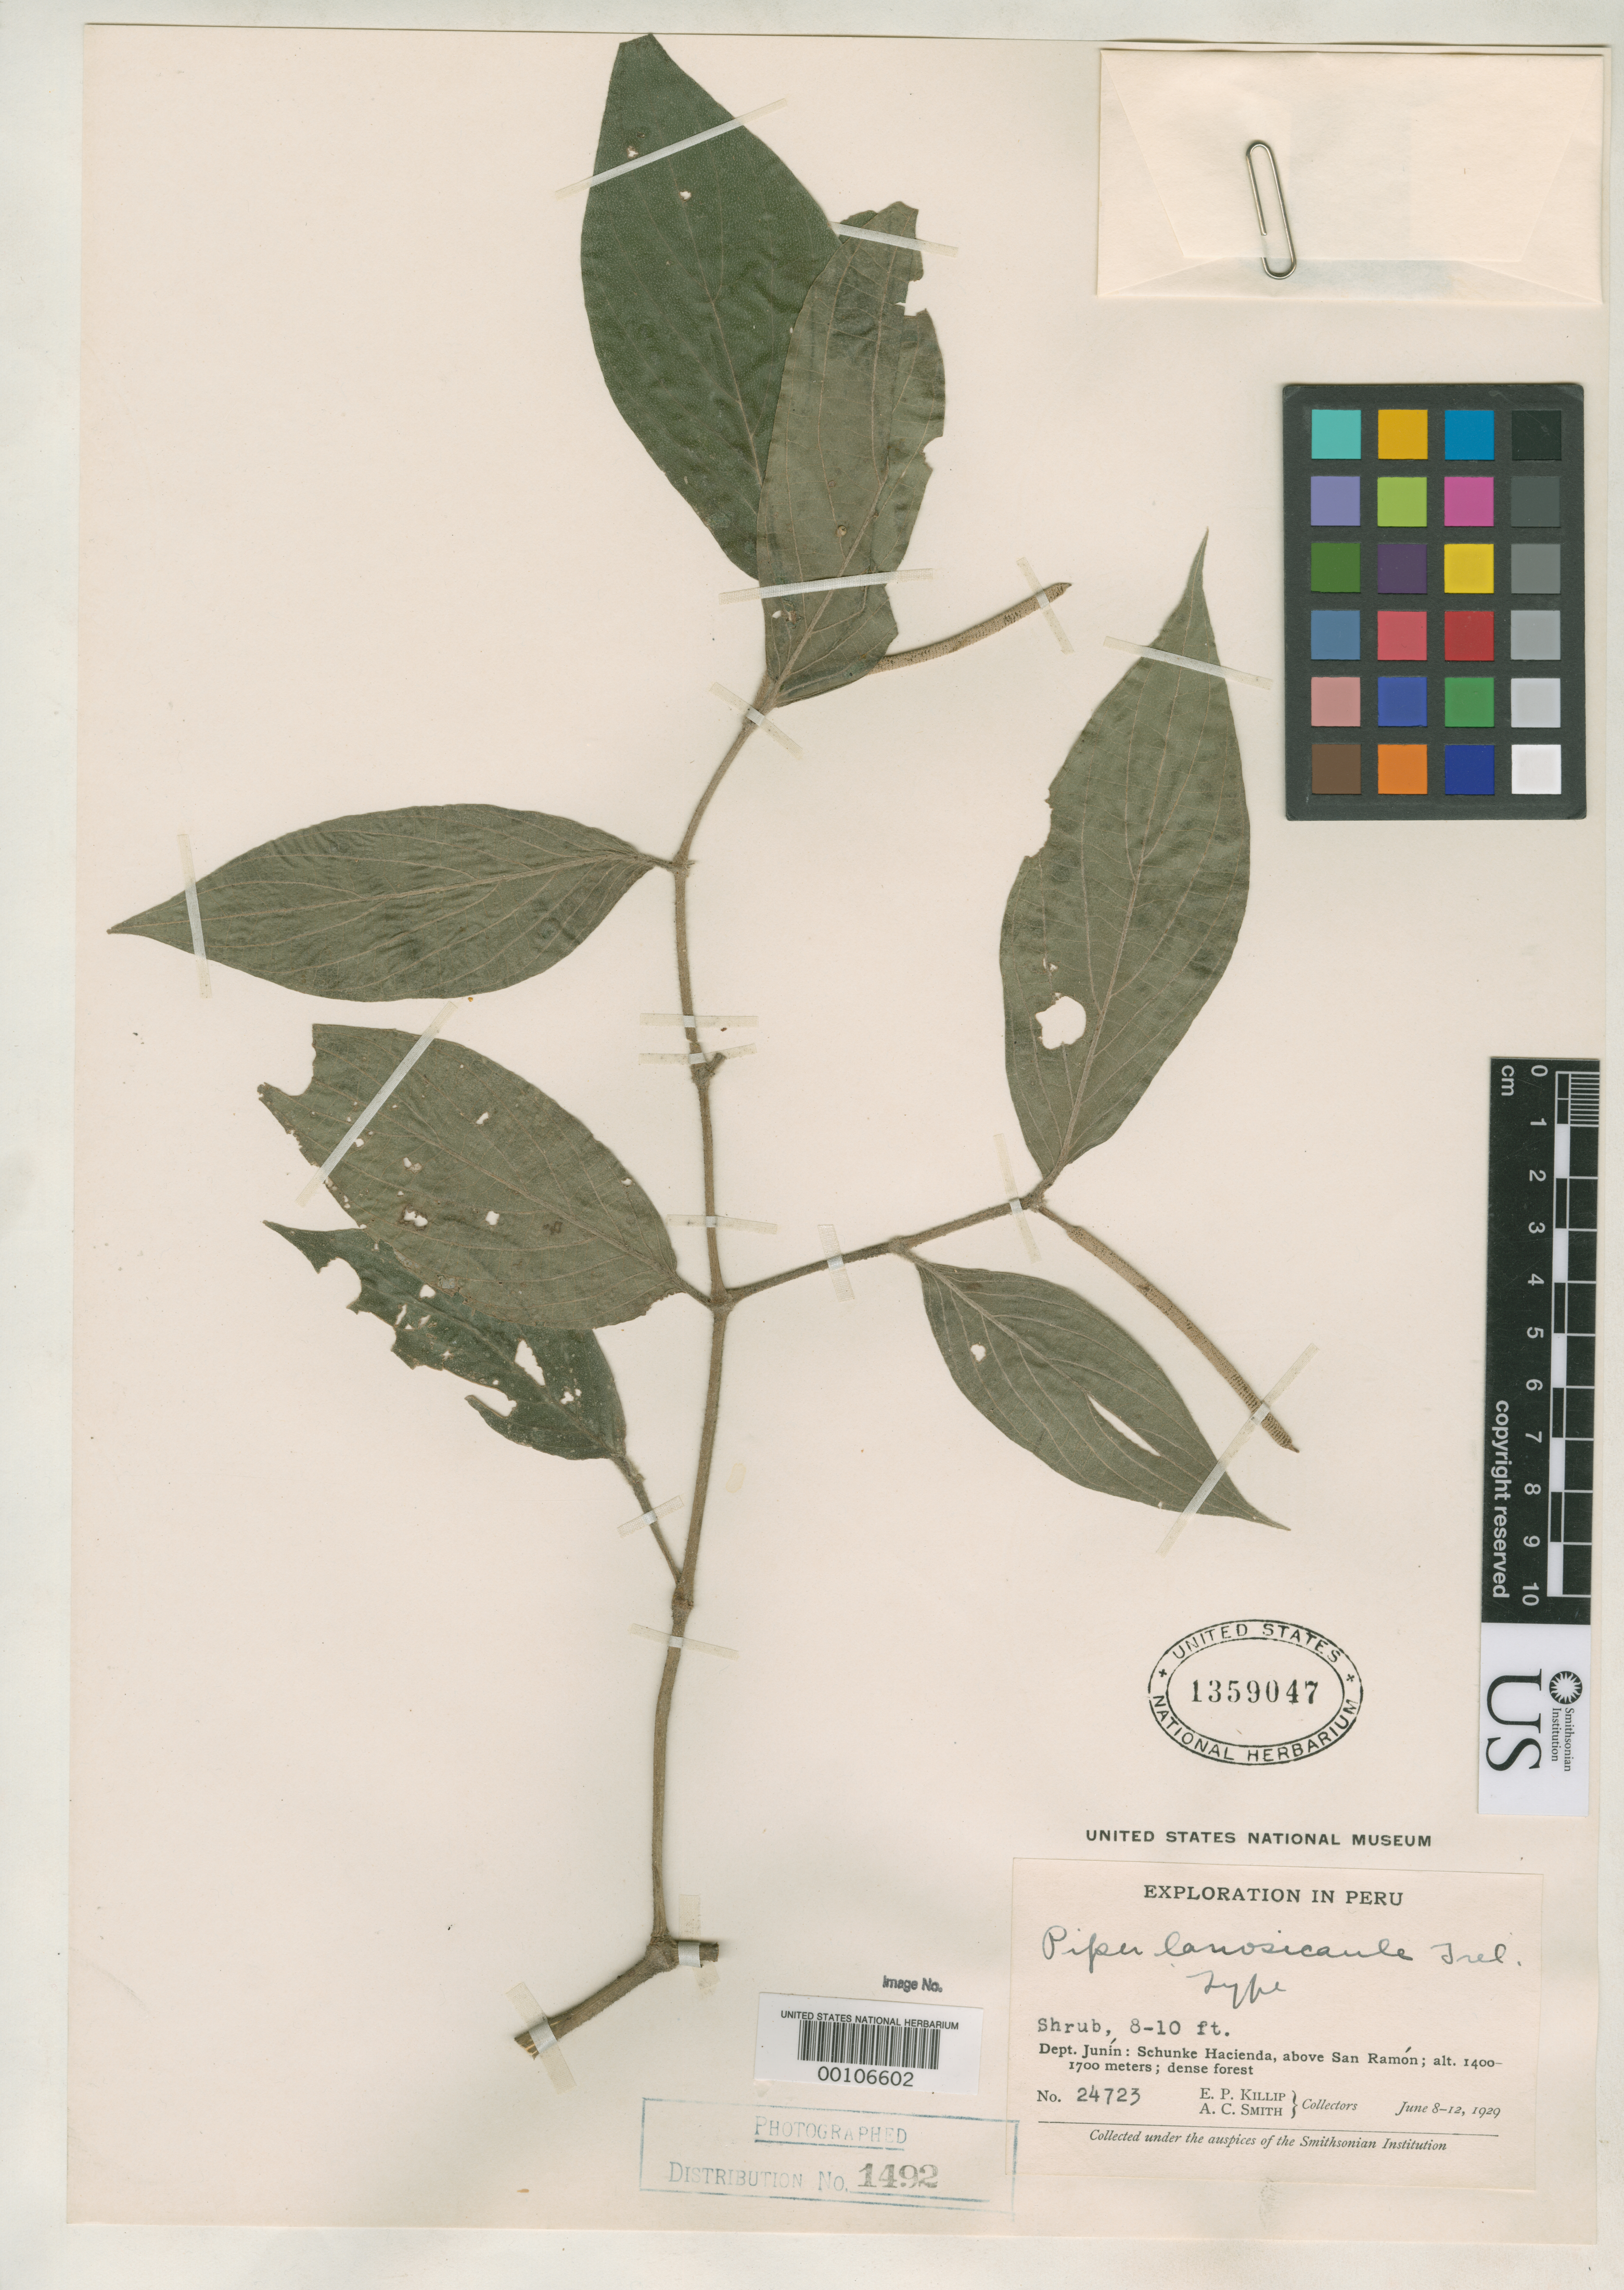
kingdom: Plantae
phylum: Tracheophyta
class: Magnoliopsida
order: Piperales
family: Piperaceae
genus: Piper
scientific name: Piper lanosicuale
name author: Trel. in J.F. Macbr.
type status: Holotype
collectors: E. P. Killip & A. C. Smith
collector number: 24723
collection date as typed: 08 Jun 1929 to 12 Jun 1929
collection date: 1929-06-08/1929-06-12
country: Peru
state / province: Junín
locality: Schunke Hacienda, above San Ramon.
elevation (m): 1400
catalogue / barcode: US 1359047